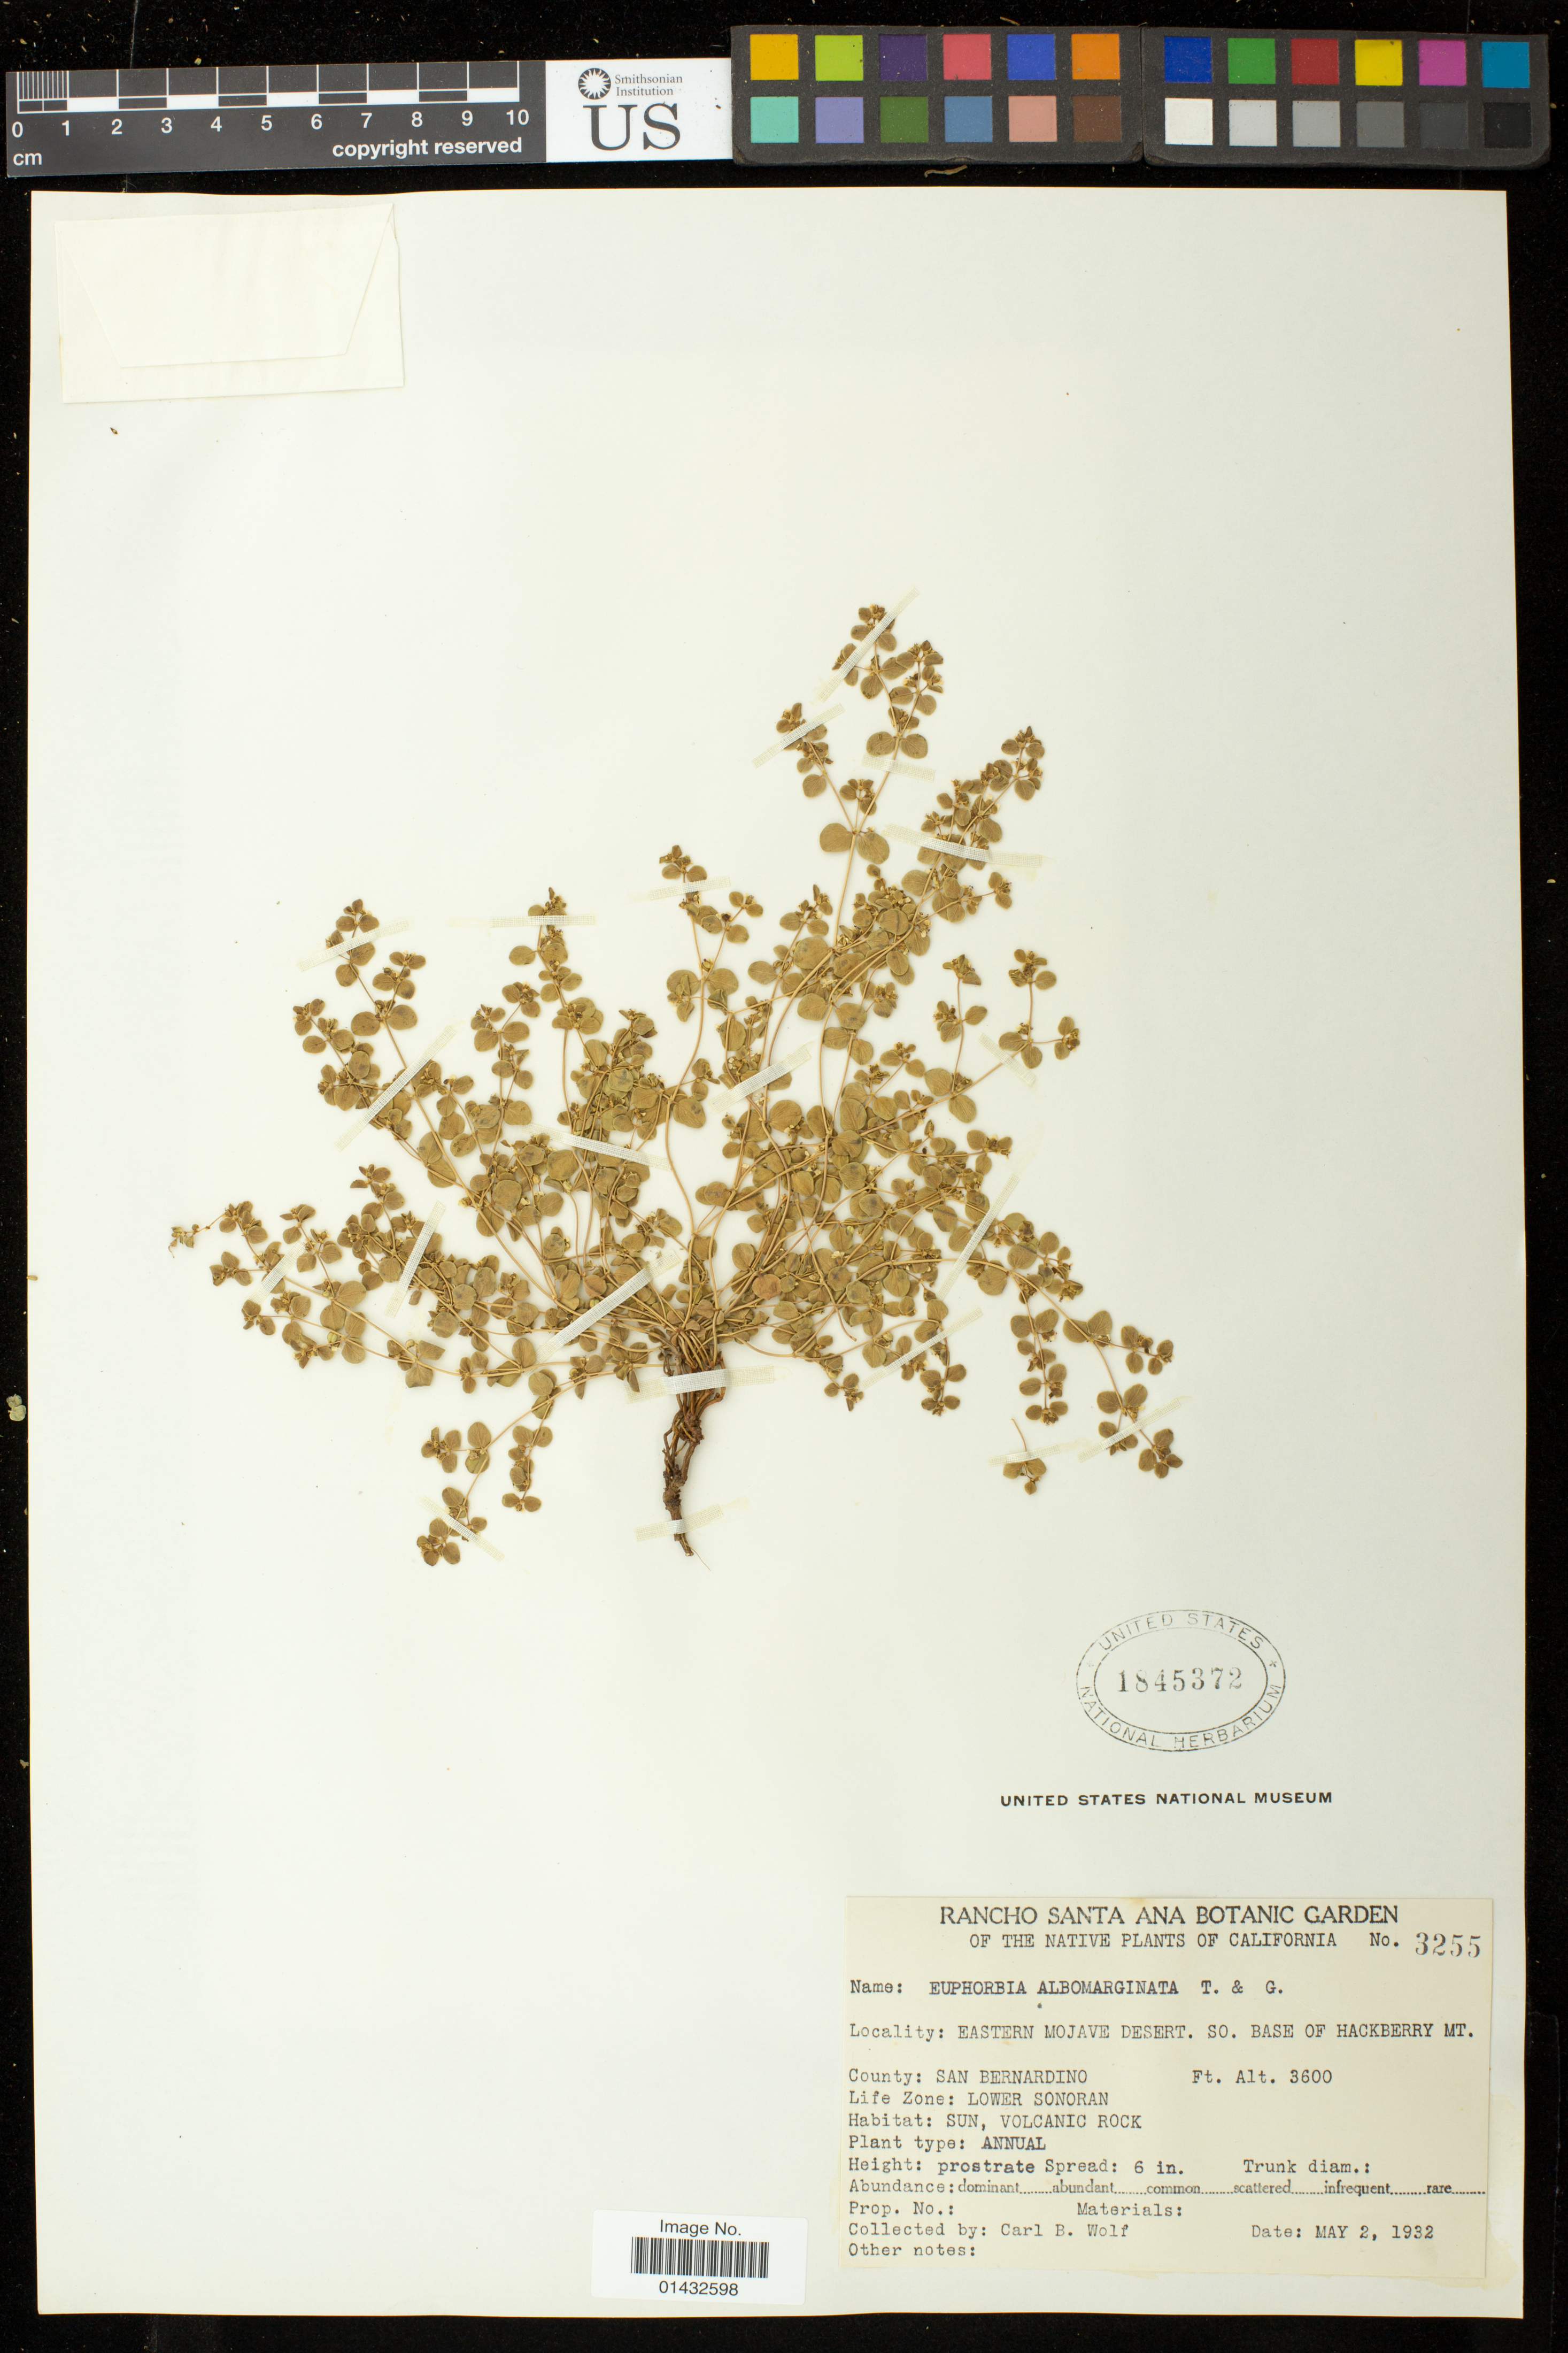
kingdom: Plantae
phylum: Tracheophyta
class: Magnoliopsida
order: Malpighiales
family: Euphorbiaceae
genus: Euphorbia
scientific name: Euphorbia albomarginata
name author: Torr. & A. Gray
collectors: C. B. Wolf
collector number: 3255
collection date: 1932-05-02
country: United States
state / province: California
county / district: San Bernardino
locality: Eastern Mojave Desert. SO. Base of Hackberry Mt.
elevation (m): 1097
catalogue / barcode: US 1845372